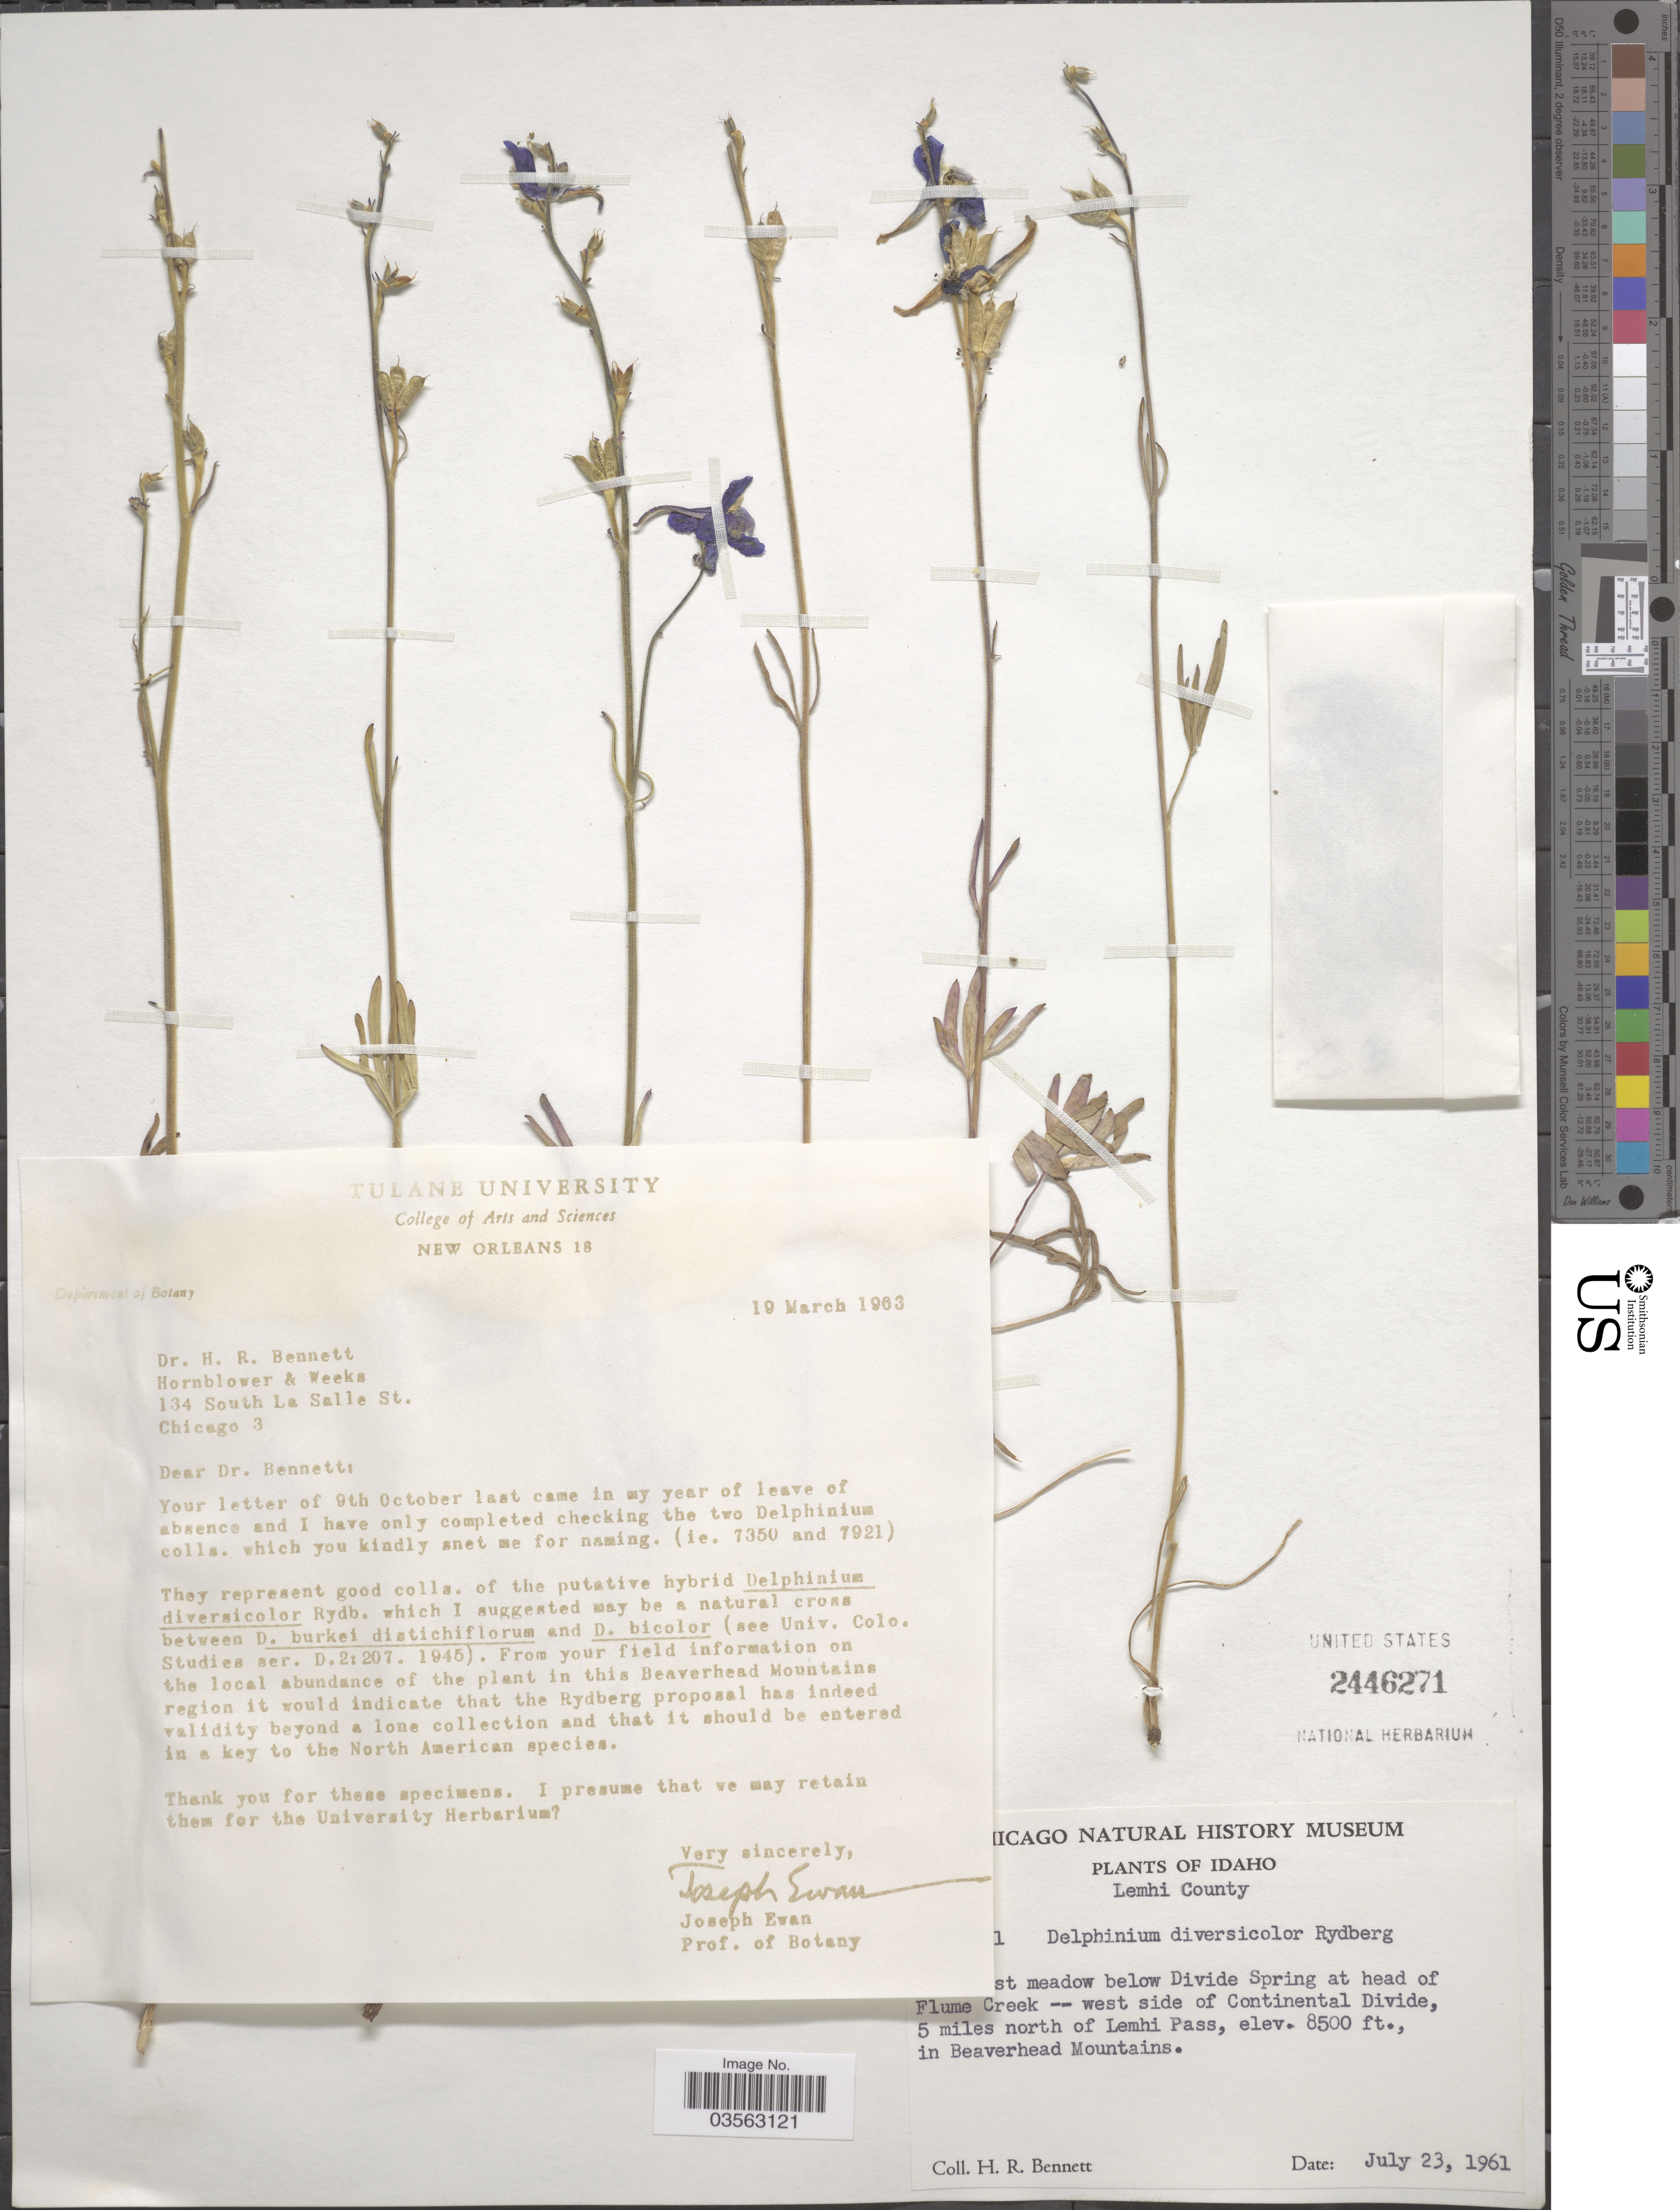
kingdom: Plantae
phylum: Tracheophyta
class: Magnoliopsida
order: Ranunculales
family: Ranunculaceae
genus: Delphinium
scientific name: Delphinium diversicolor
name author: Rydb.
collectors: H. R. Bennett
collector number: !1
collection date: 1961-07-23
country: United States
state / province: Idaho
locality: Lemhi County. [illegible text]st meadow below Divide Spring at head of Flume Creek -- west side of Continental Divide, 5 miles north of Lemhi Pass, in Beaverhead Mountains.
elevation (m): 2591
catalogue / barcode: US 2446271